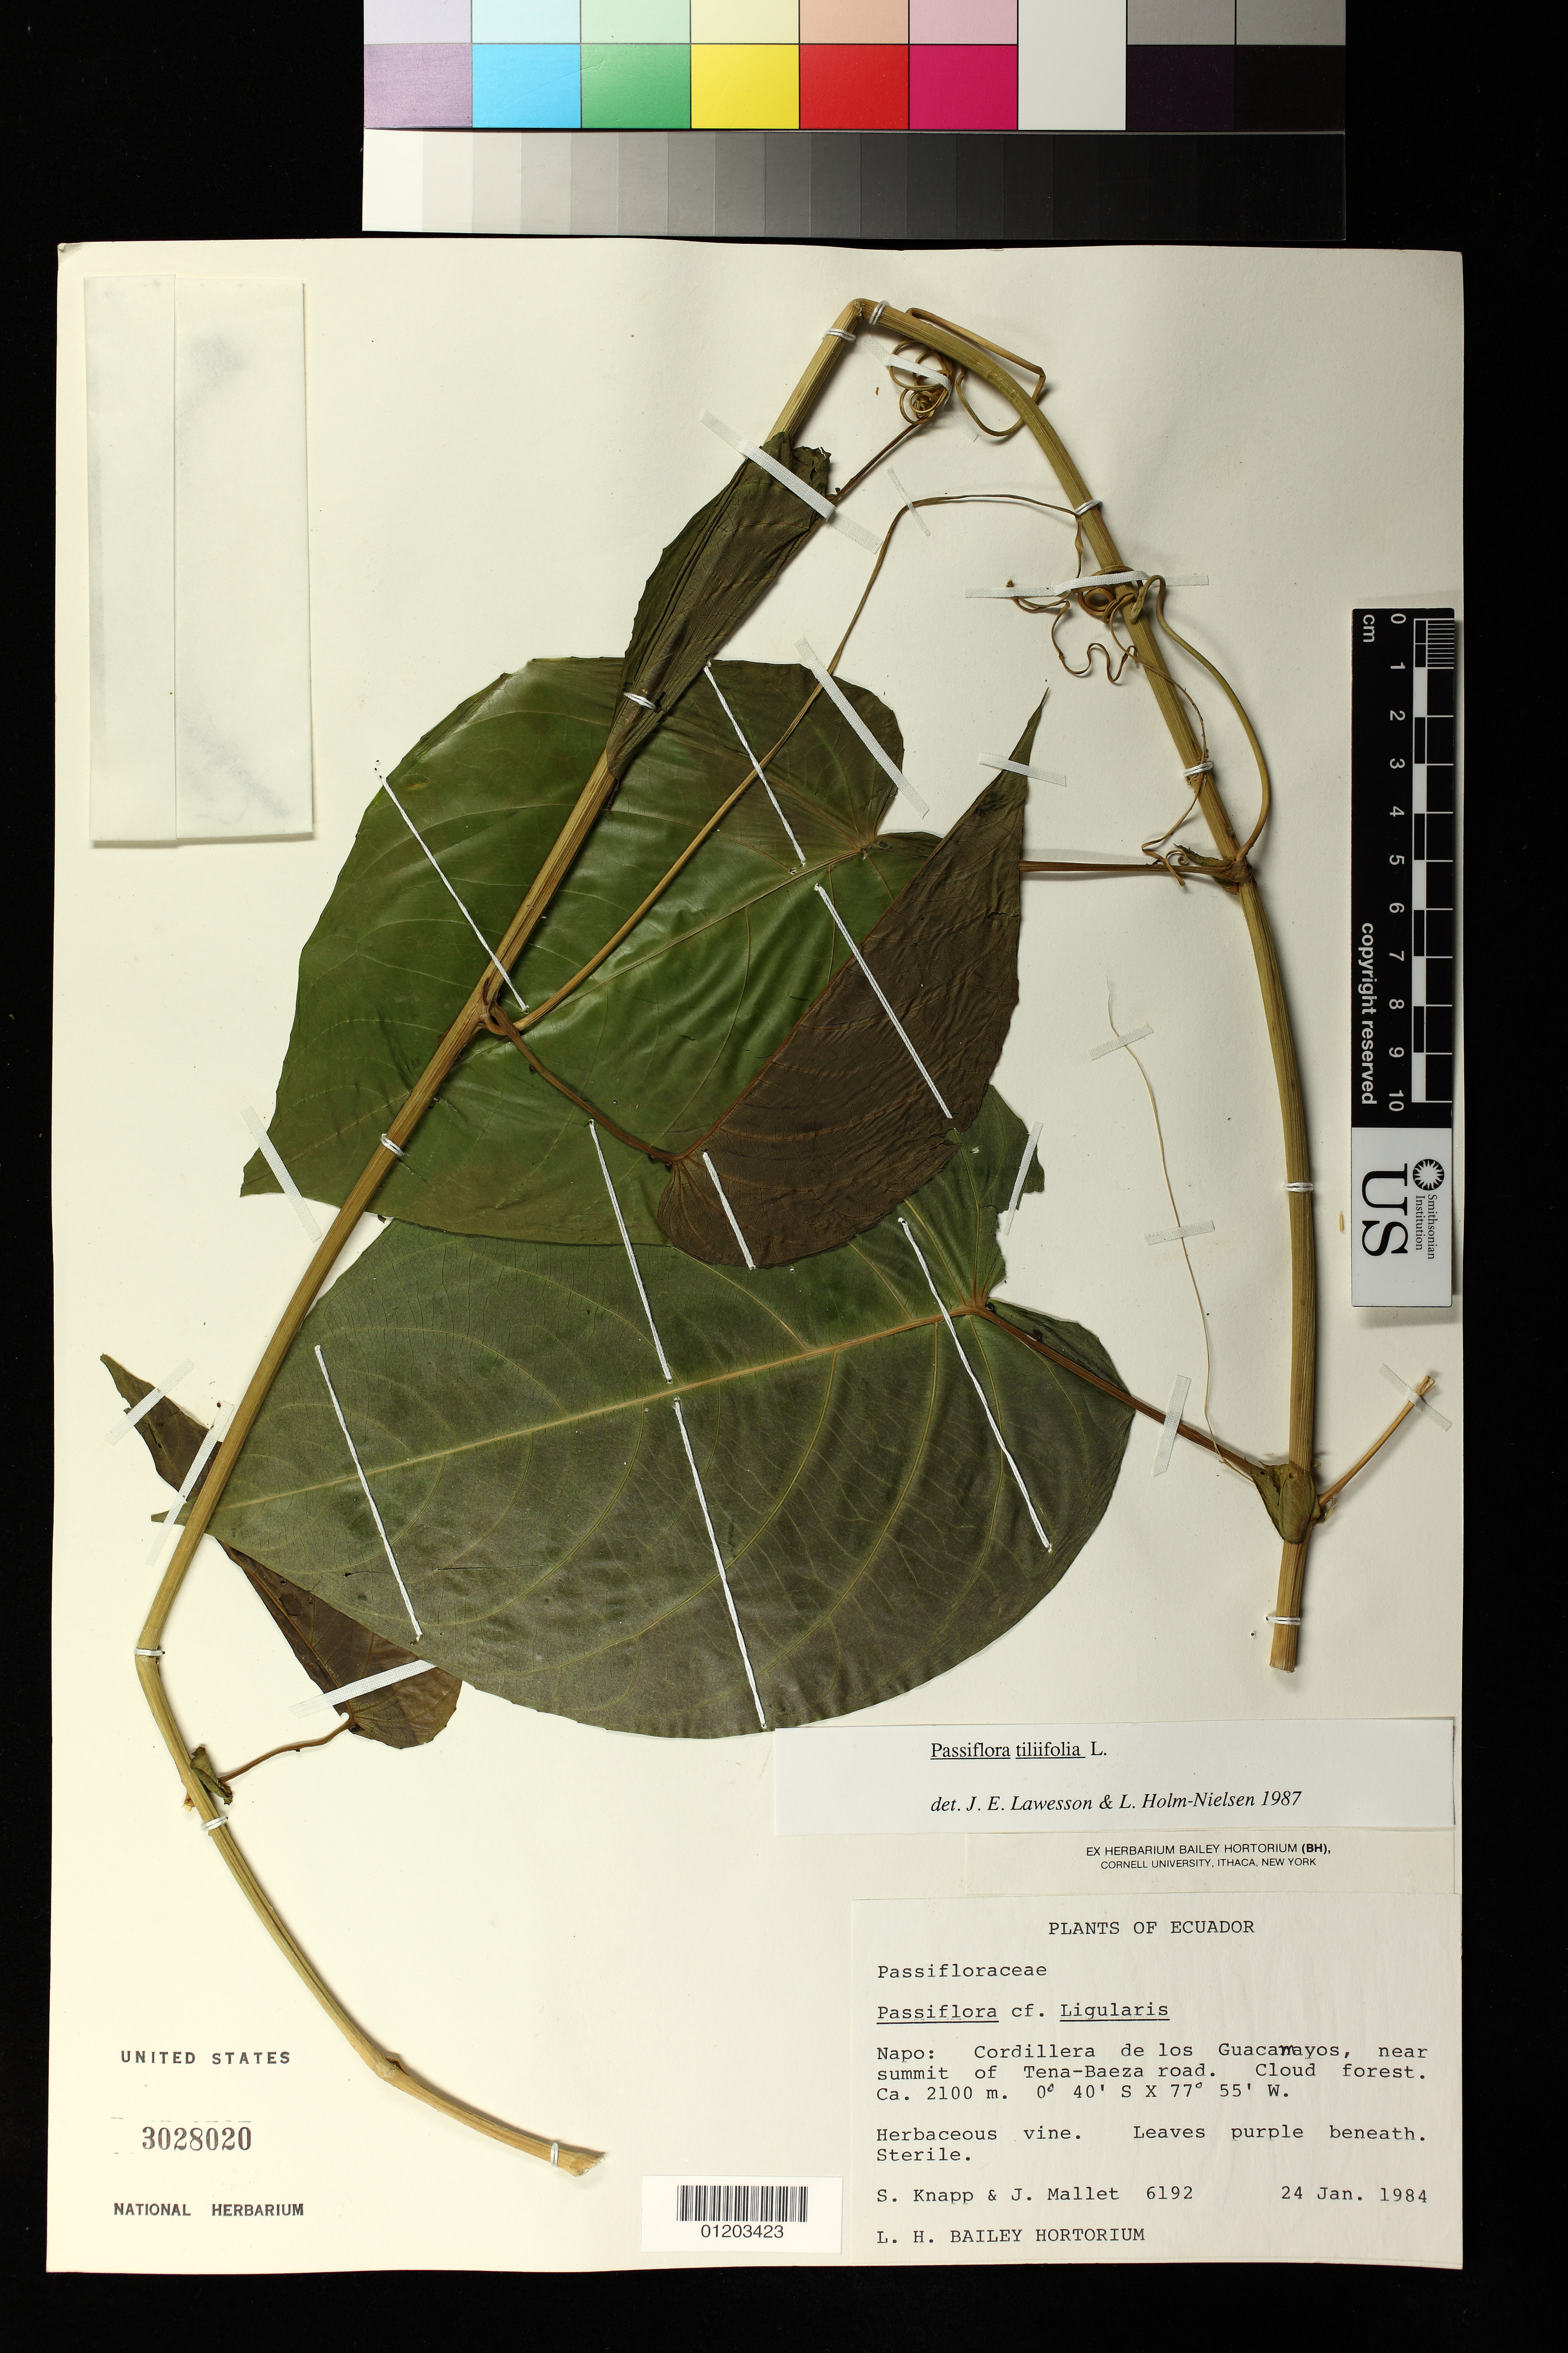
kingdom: Plantae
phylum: Tracheophyta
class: Magnoliopsida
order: Malpighiales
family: Passifloraceae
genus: Passiflora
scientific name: Passiflora tholozanii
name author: Sacco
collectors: S. Knapp & J. Mallet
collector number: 6192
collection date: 1984-01-24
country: Ecuador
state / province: Napo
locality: Cordillera de los Guacamayos, near summit of Tena-Baeza road. Cloud forest.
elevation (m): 2100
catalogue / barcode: US 3028020